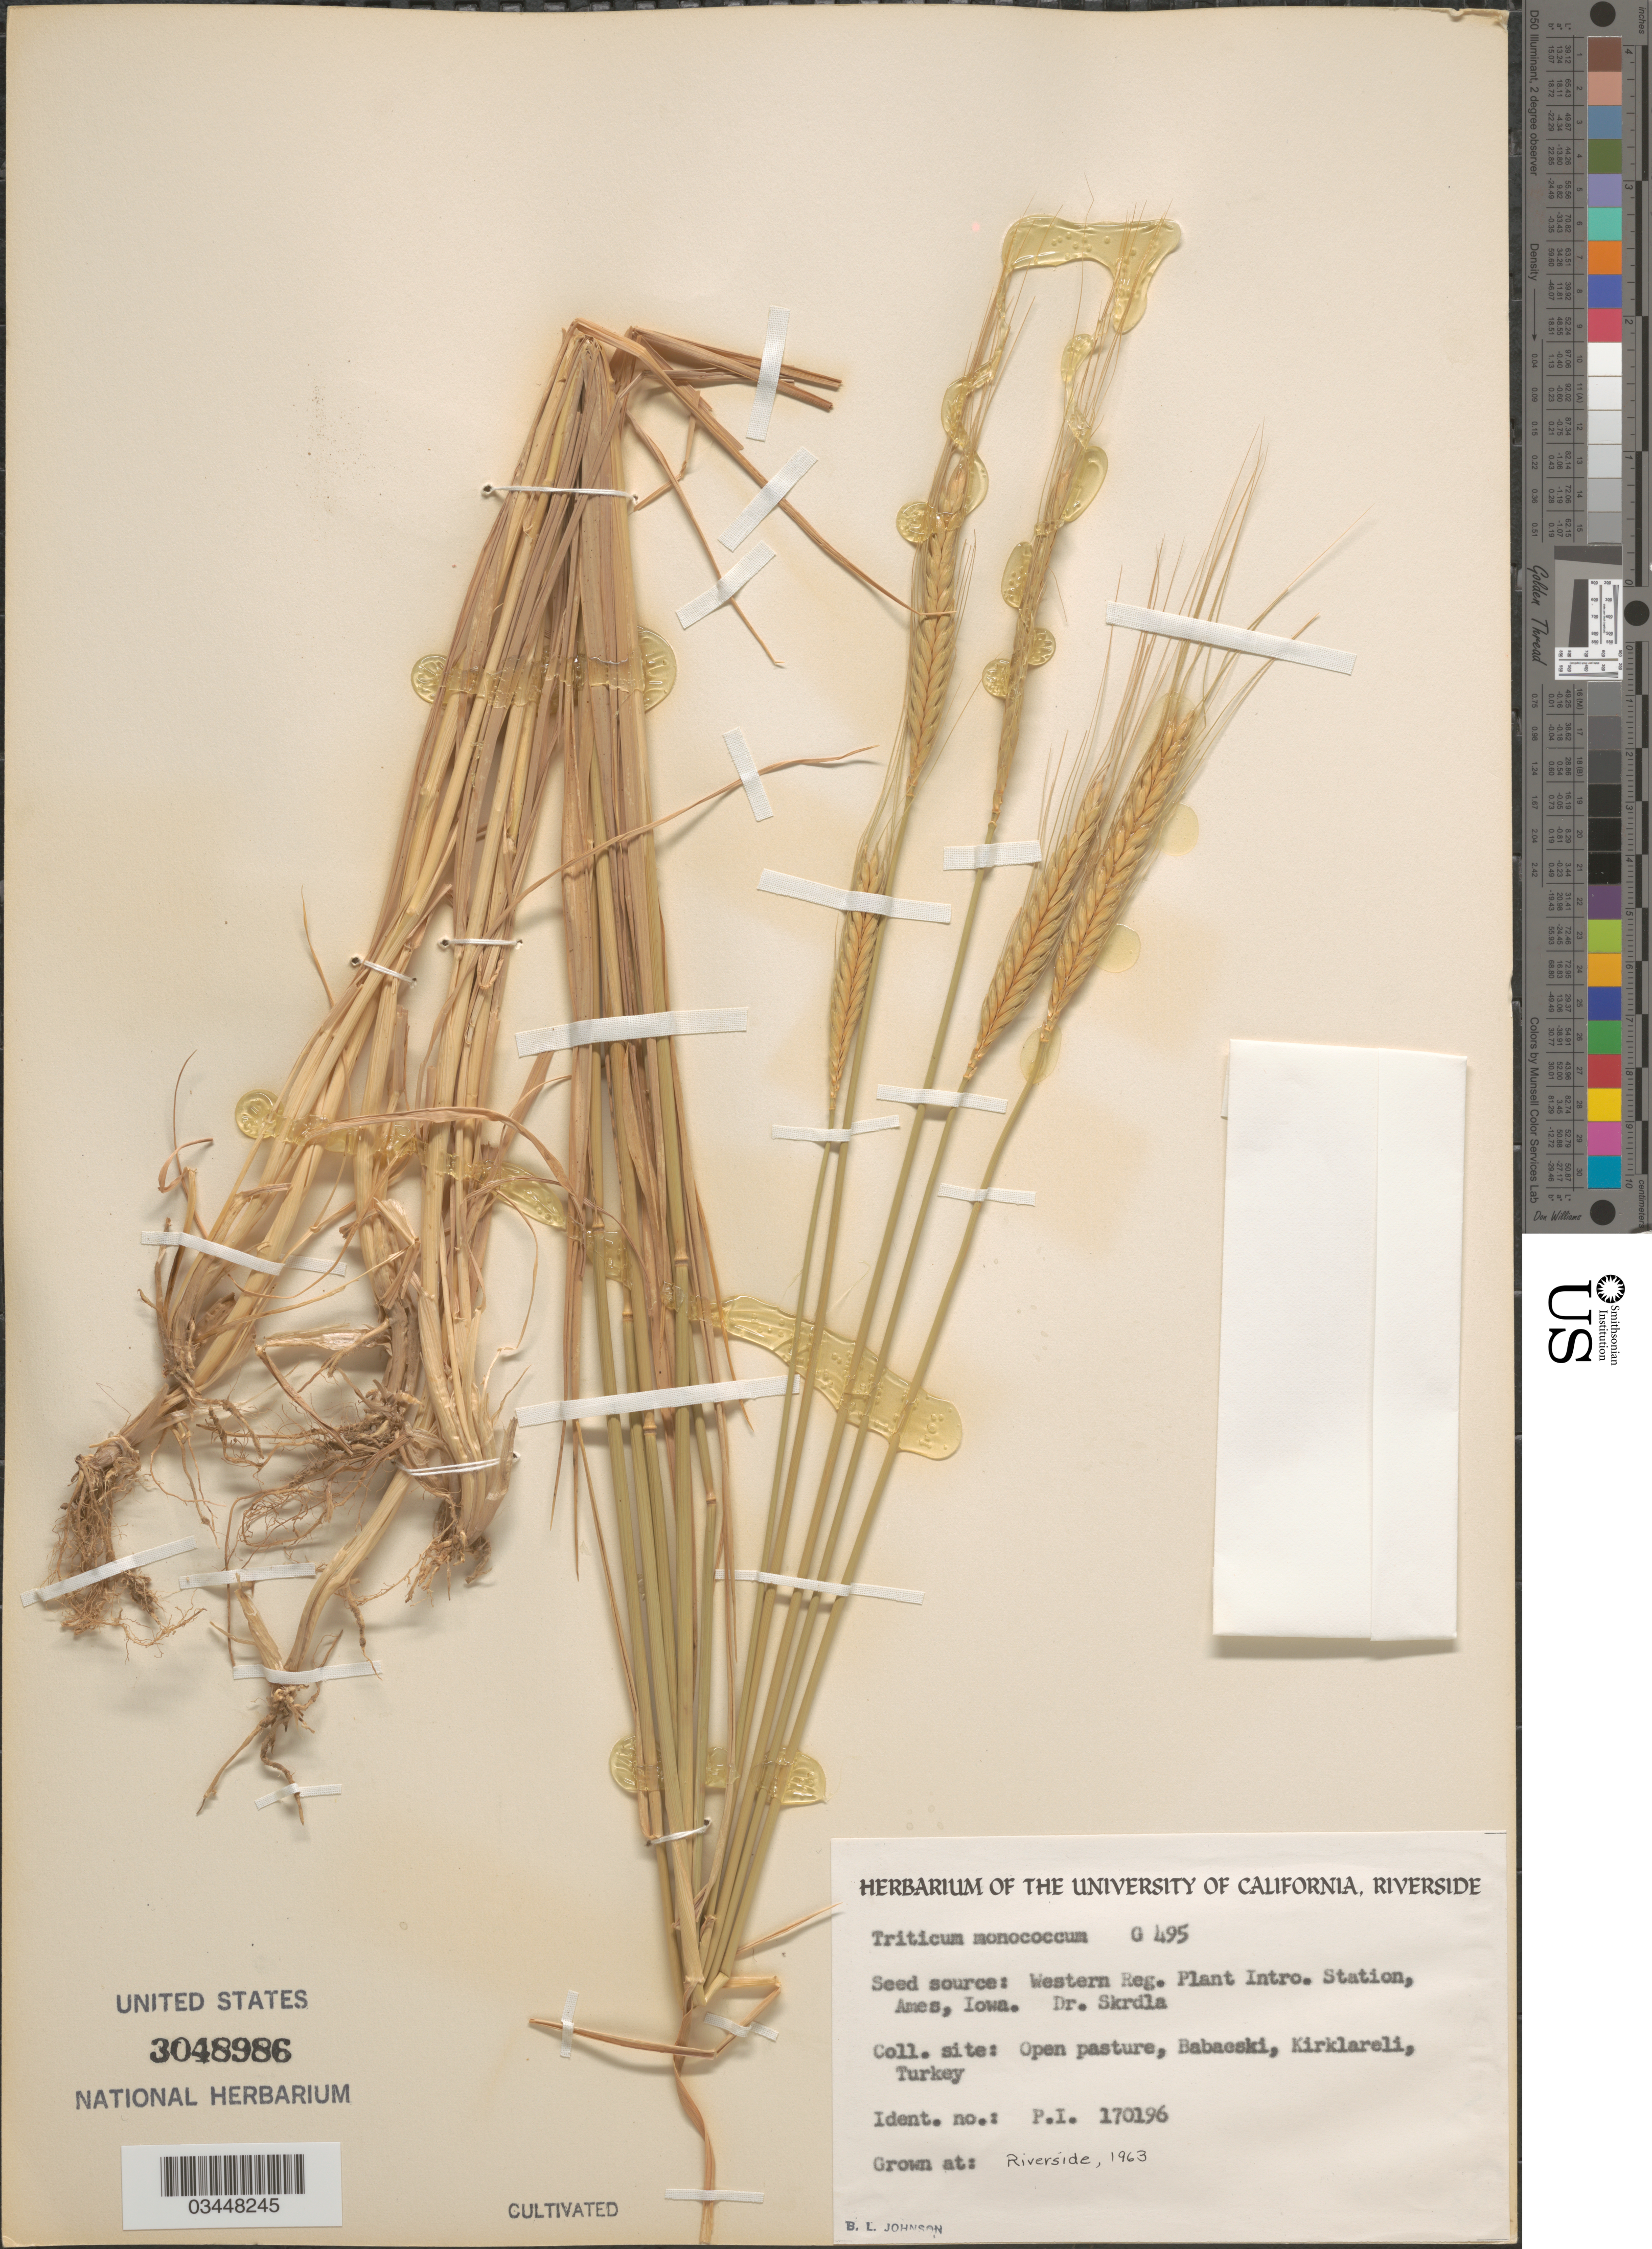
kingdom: Plantae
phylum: Tracheophyta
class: Liliopsida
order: Poales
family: Poaceae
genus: Triticum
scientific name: Triticum monococcum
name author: L.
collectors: B. Johnson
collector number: G495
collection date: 1963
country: United States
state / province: California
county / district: Riverside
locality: Riverside.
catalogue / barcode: US 3048986